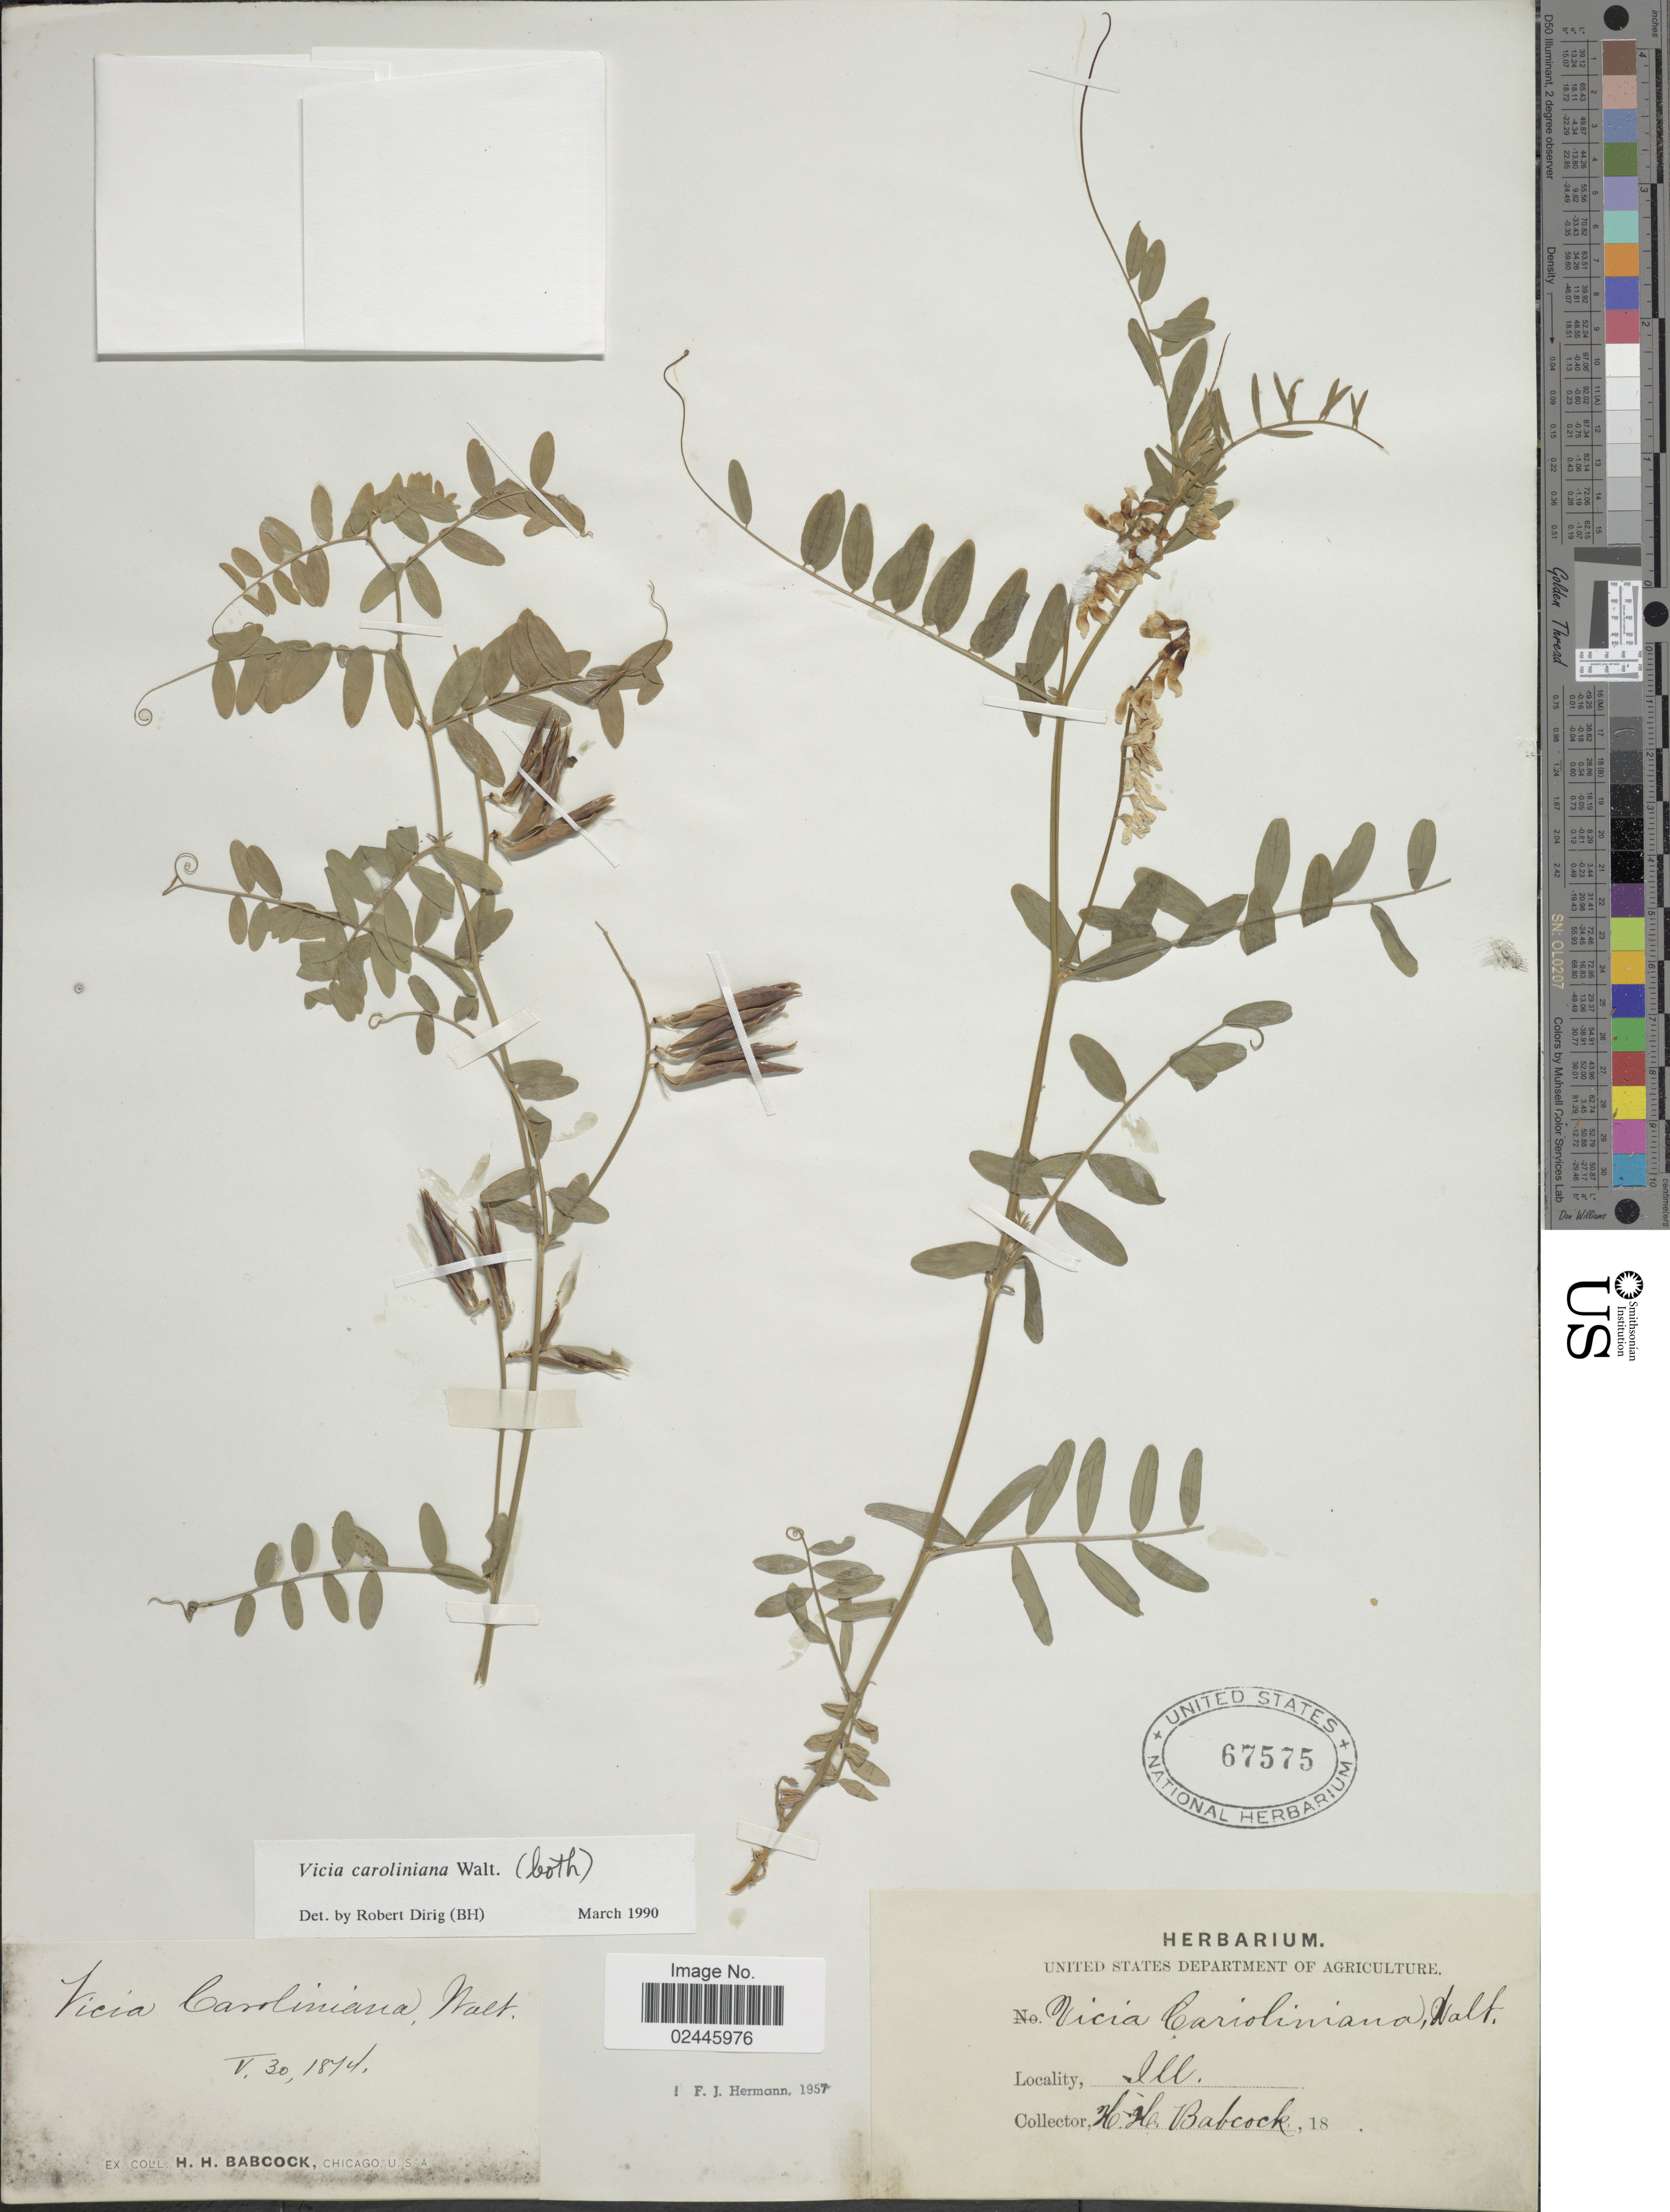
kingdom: Plantae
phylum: Tracheophyta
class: Magnoliopsida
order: Fabales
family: Fabaceae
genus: Vicia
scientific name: Vicia caroliniana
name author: Walter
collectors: H. Babcock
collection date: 1874-05-30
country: United States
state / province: Illinois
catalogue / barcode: US 67575